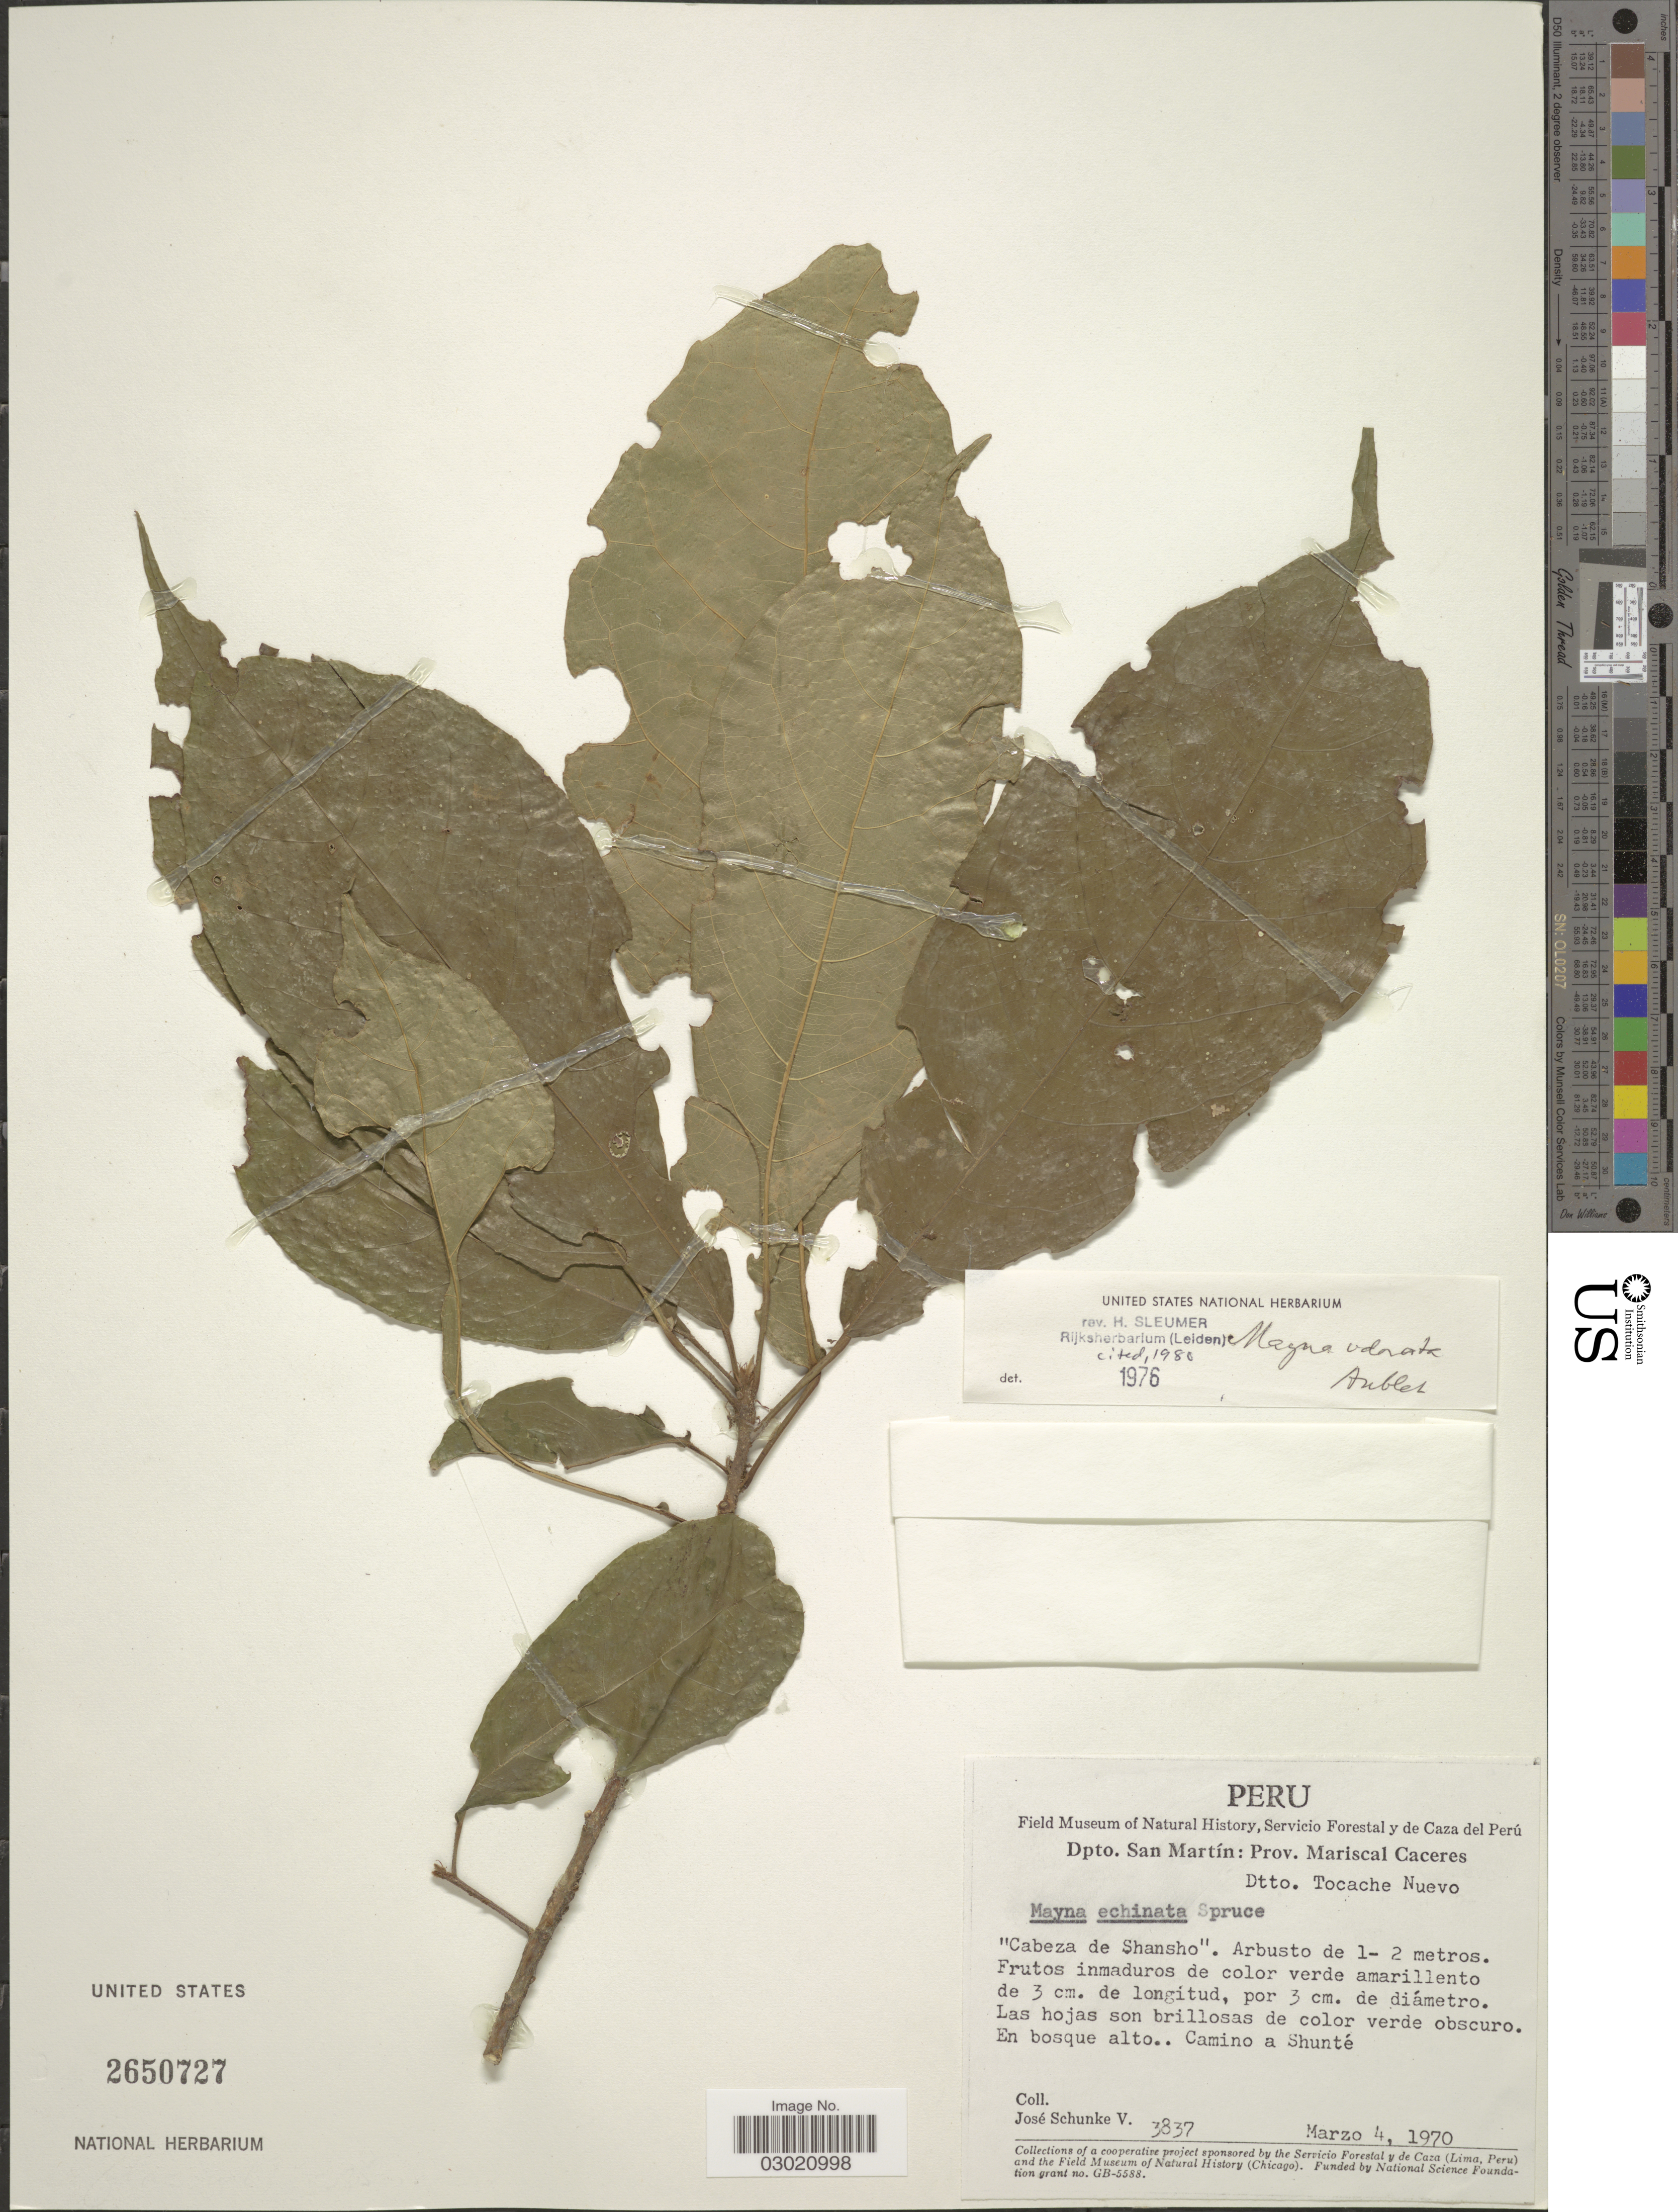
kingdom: Plantae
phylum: Tracheophyta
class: Magnoliopsida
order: Malpighiales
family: Achariaceae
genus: Mayna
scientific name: Mayna odorata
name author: Aubl.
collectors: J. Schunke Vigo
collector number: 3837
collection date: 1970-03-04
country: Peru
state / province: San Martín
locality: Dpto. San Martín: Prov. Mariscal Caceres. Dtto. Tocache Nuevo. Camino a Shunté.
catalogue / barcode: US 2650727